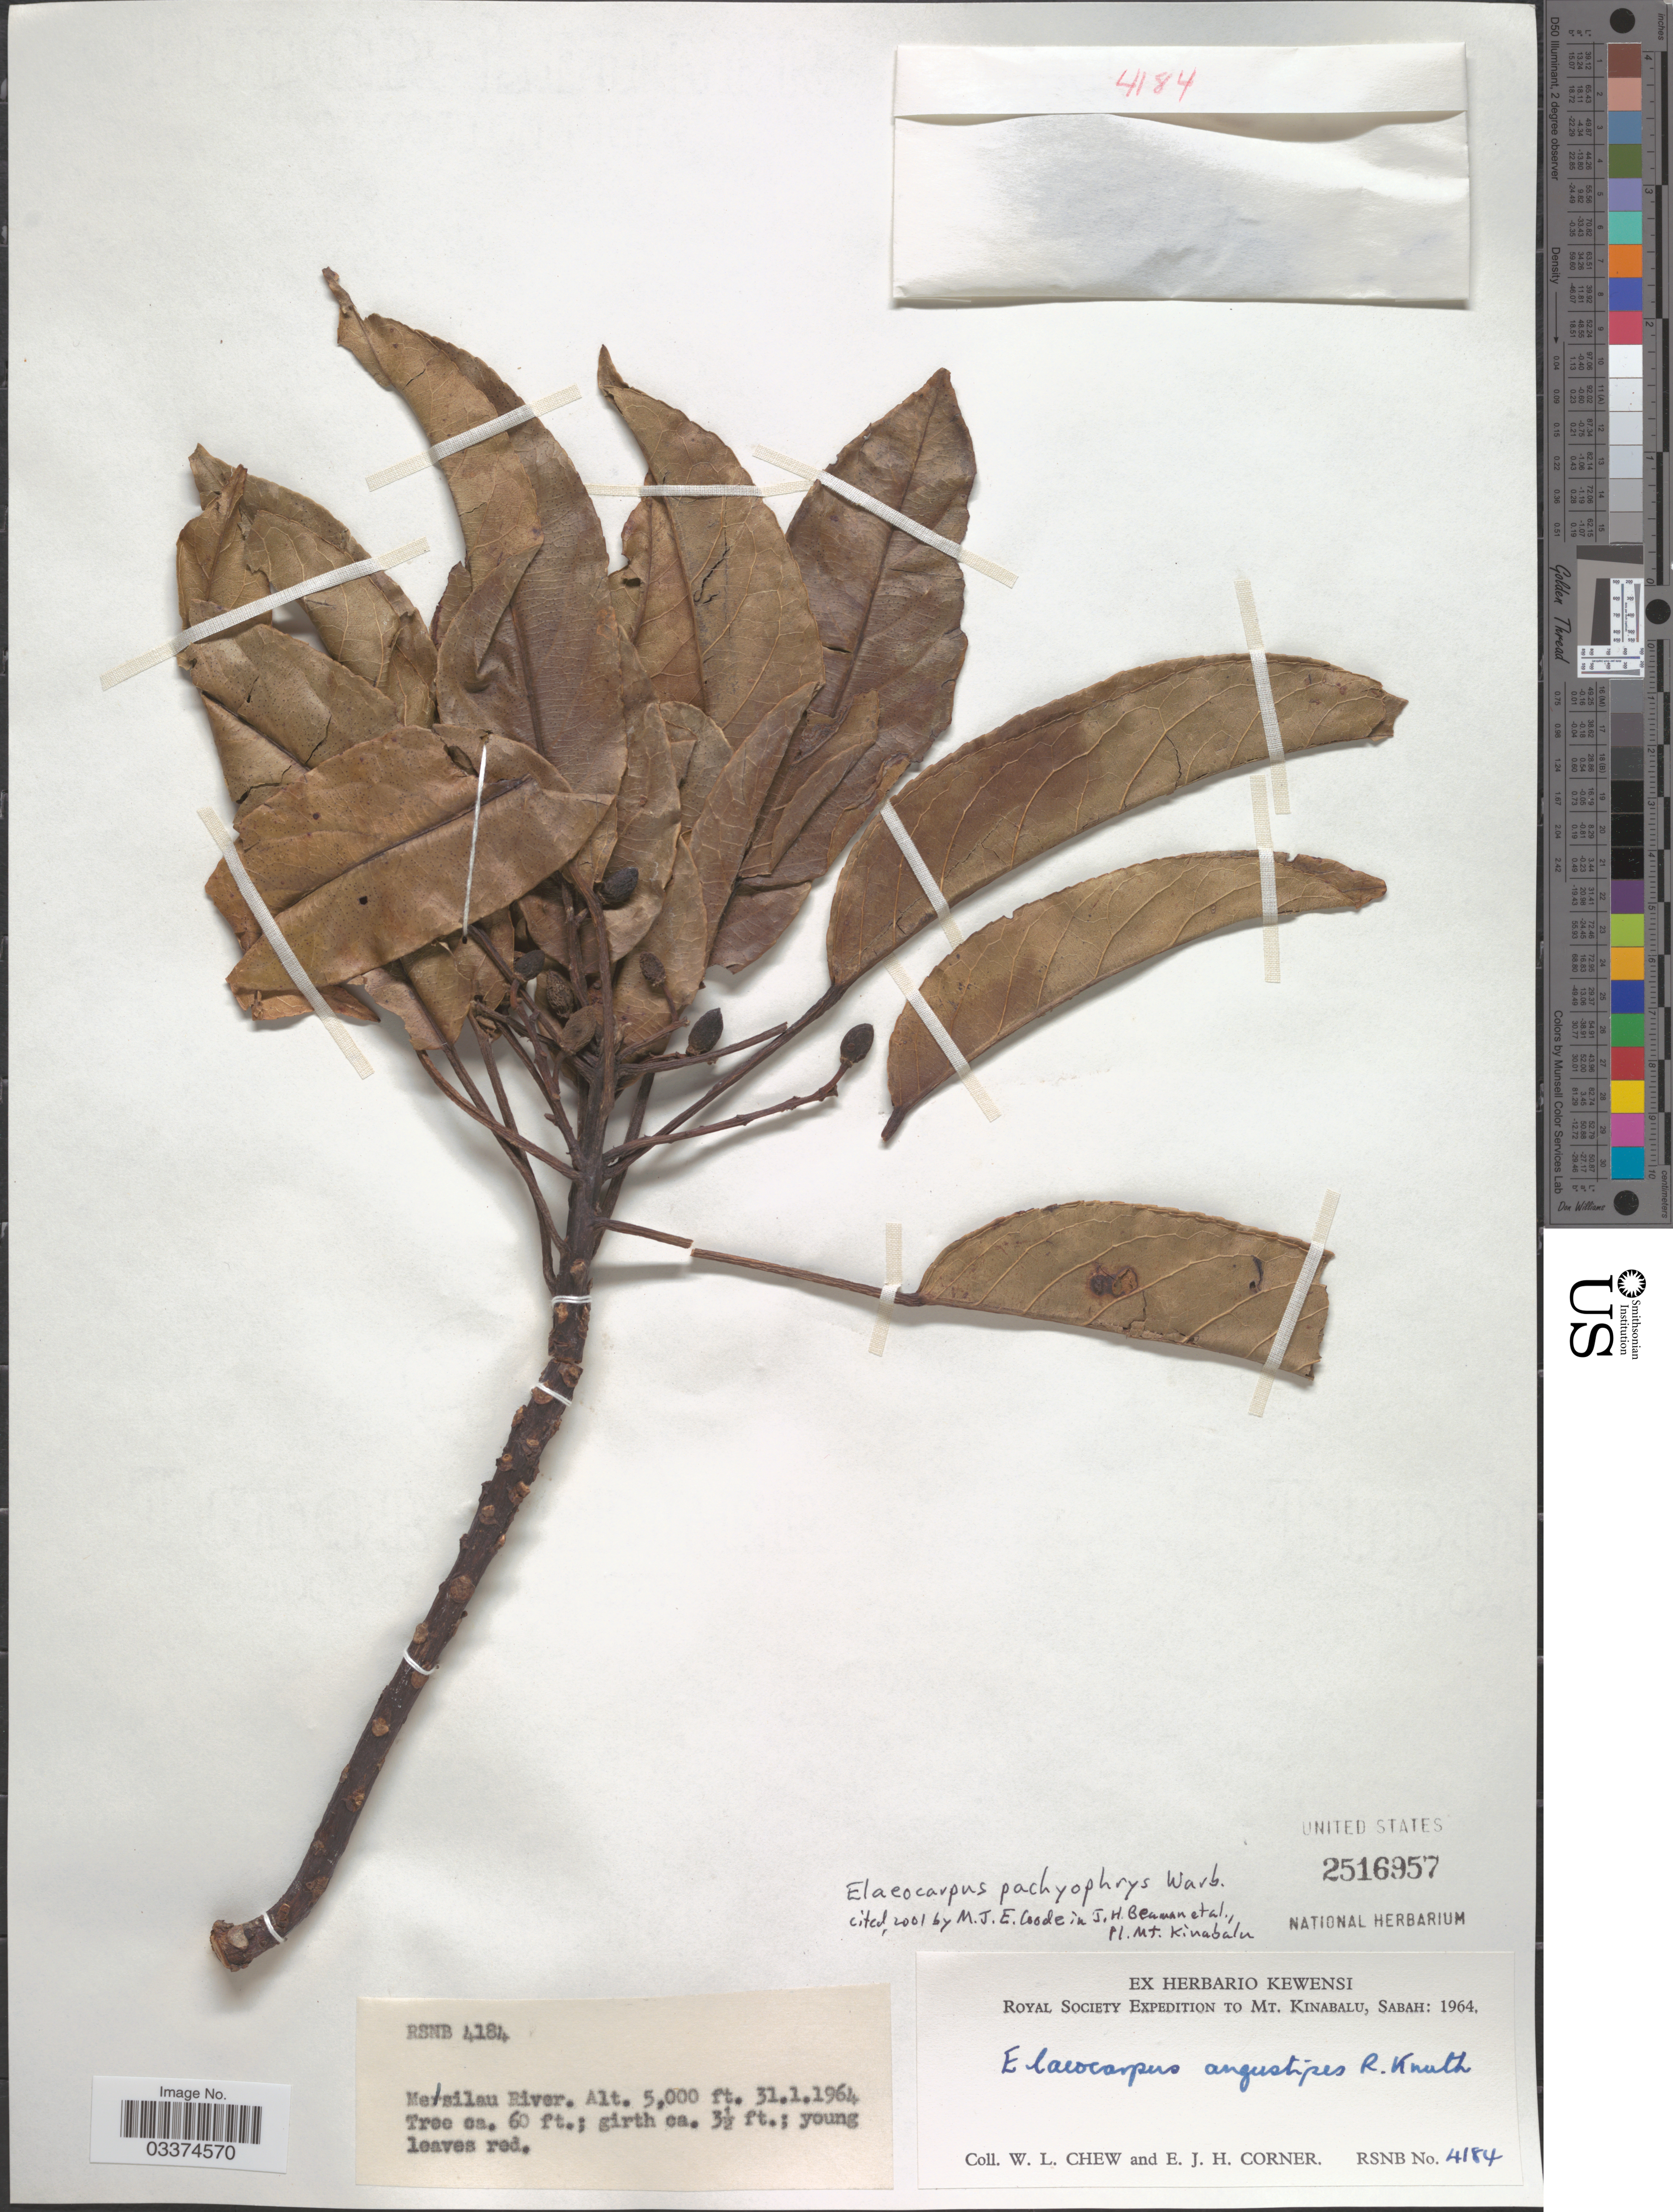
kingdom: Plantae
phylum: Tracheophyta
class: Magnoliopsida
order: Oxalidales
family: Elaeocarpaceae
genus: Elaeocarpus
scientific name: Elaeocarpus pachyophrys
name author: Warb.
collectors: W. Chew & E. Corner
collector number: RSNB4184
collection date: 1964-01-31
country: Malaysia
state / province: Sabah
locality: Mt. Kinabalu, Mersilau River.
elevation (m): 1524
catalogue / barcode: US 2516957